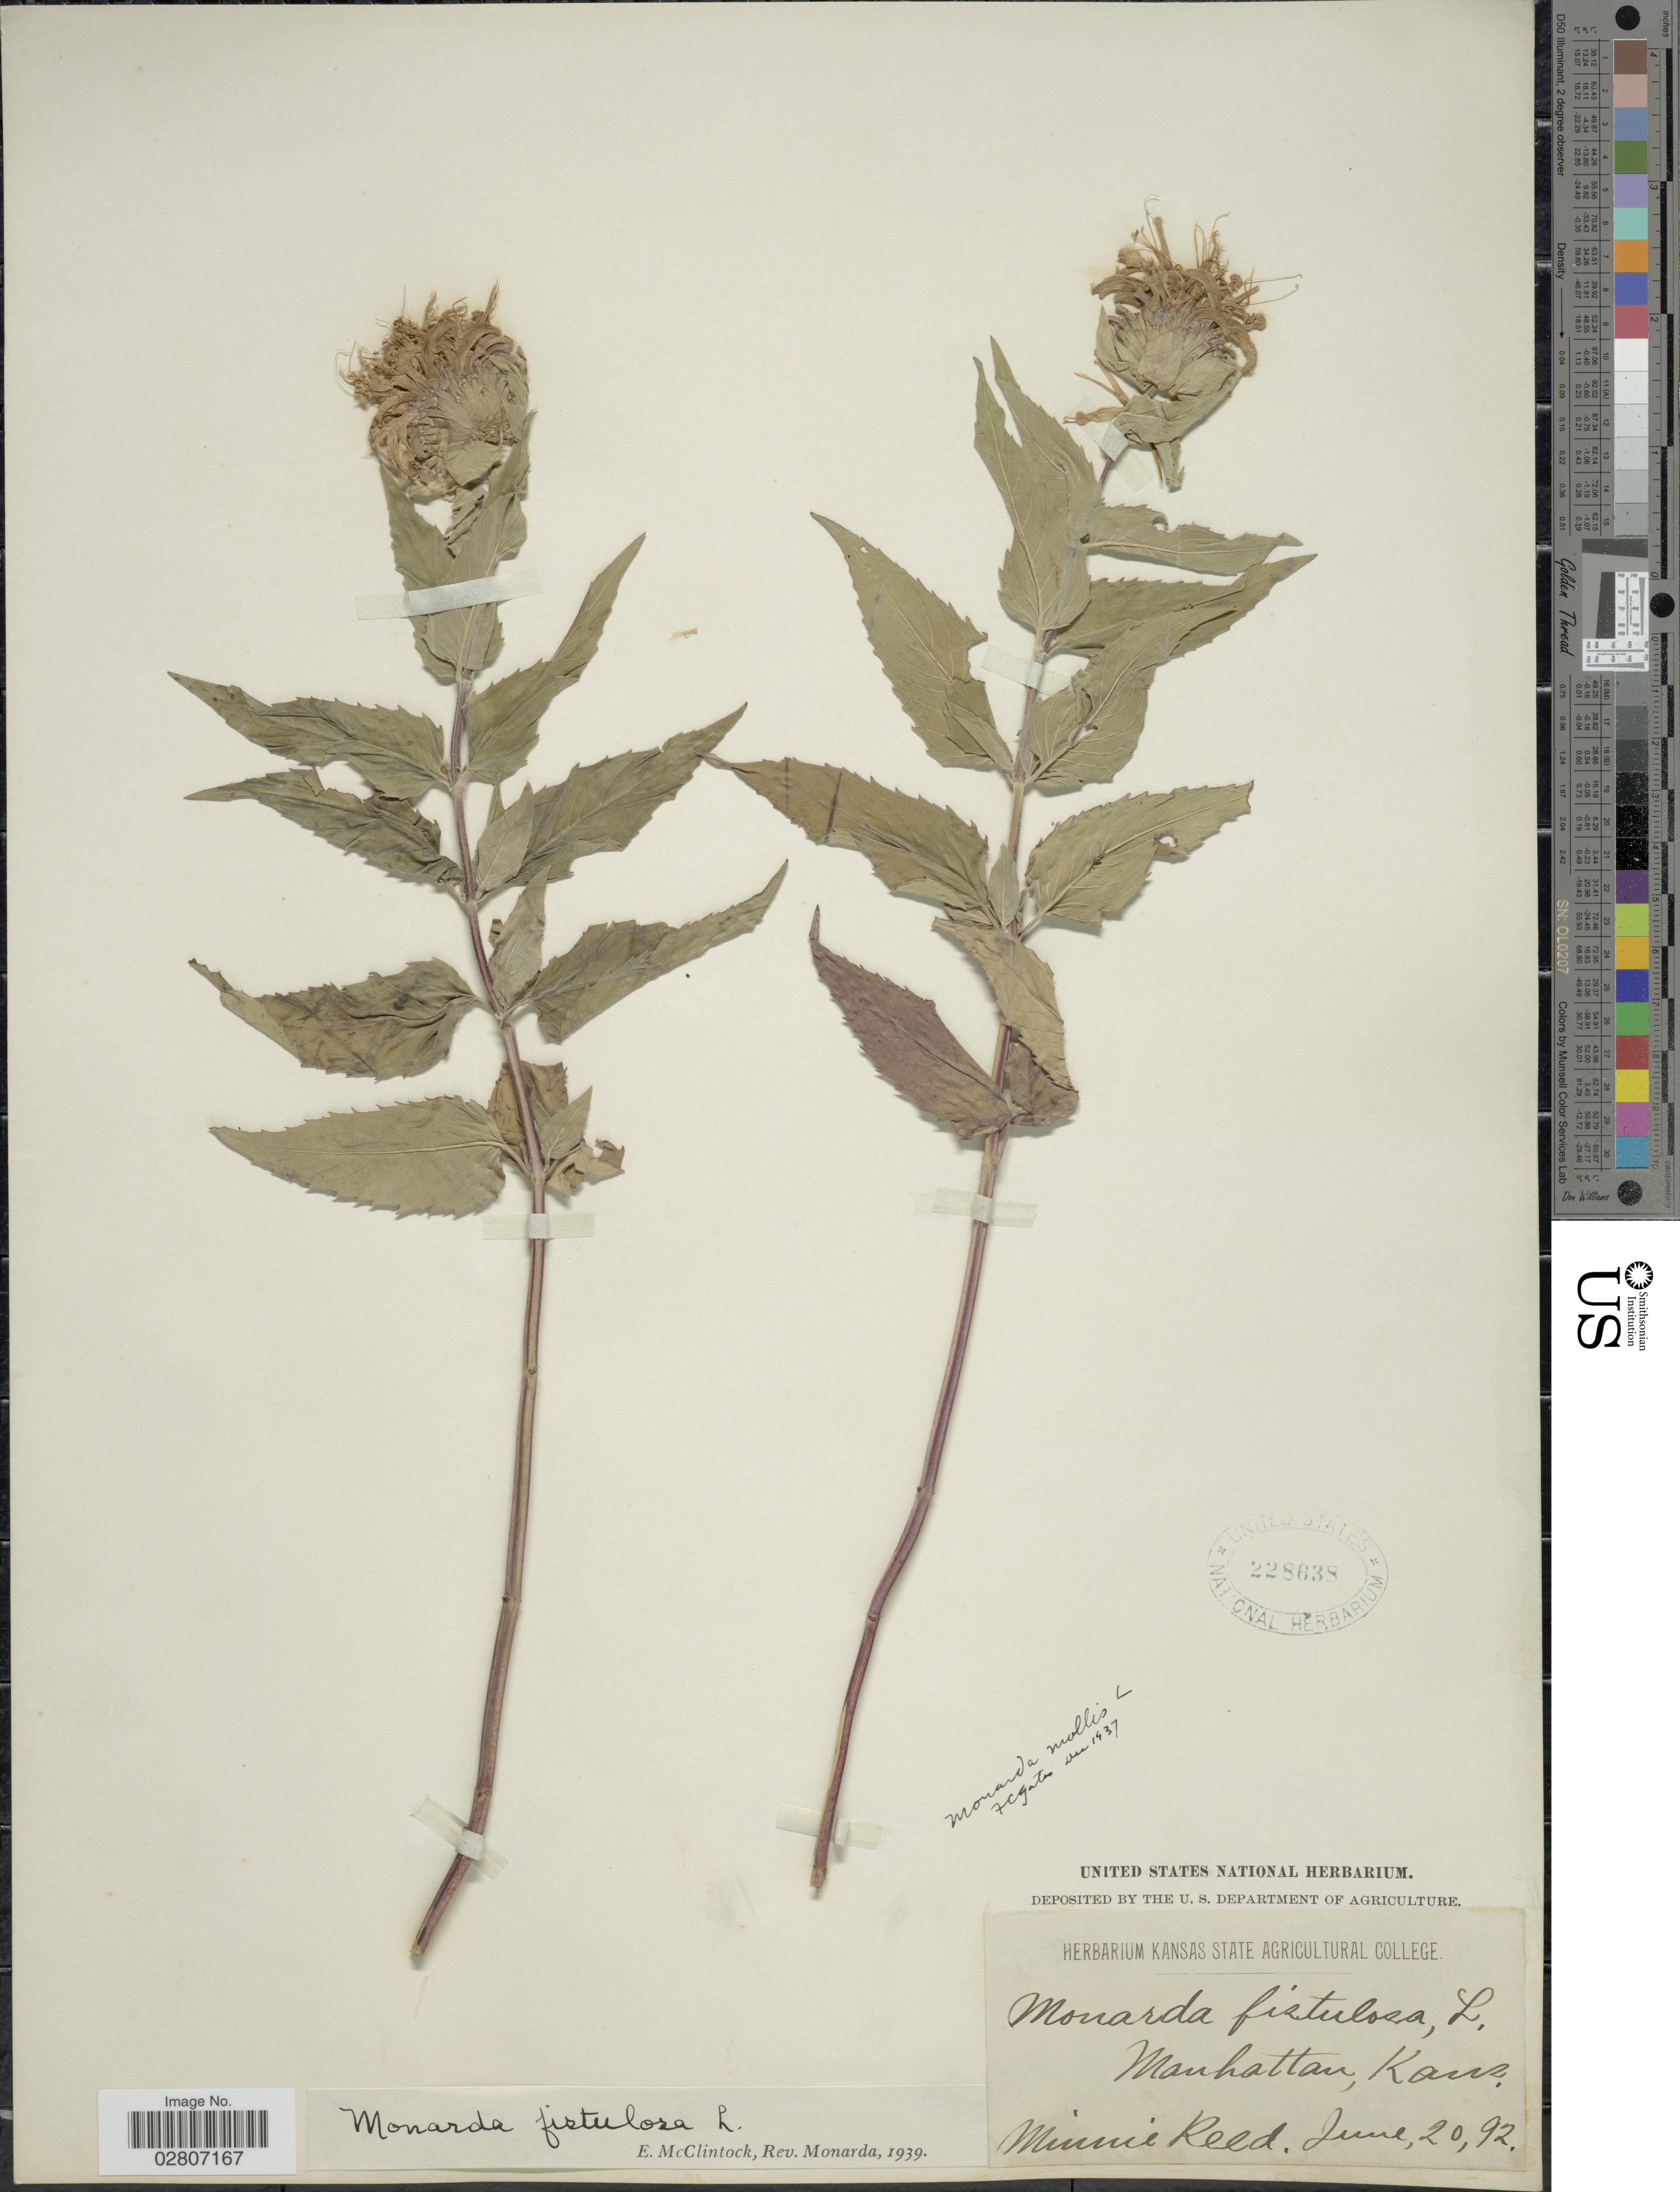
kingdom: Plantae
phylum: Tracheophyta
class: Magnoliopsida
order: Lamiales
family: Lamiaceae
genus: Monarda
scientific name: Monarda fistulosa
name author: L.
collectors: M. Reed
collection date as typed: Transcribed d/m/y: 20/6/92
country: United States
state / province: Kansas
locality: Manhattan.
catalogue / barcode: US 228638